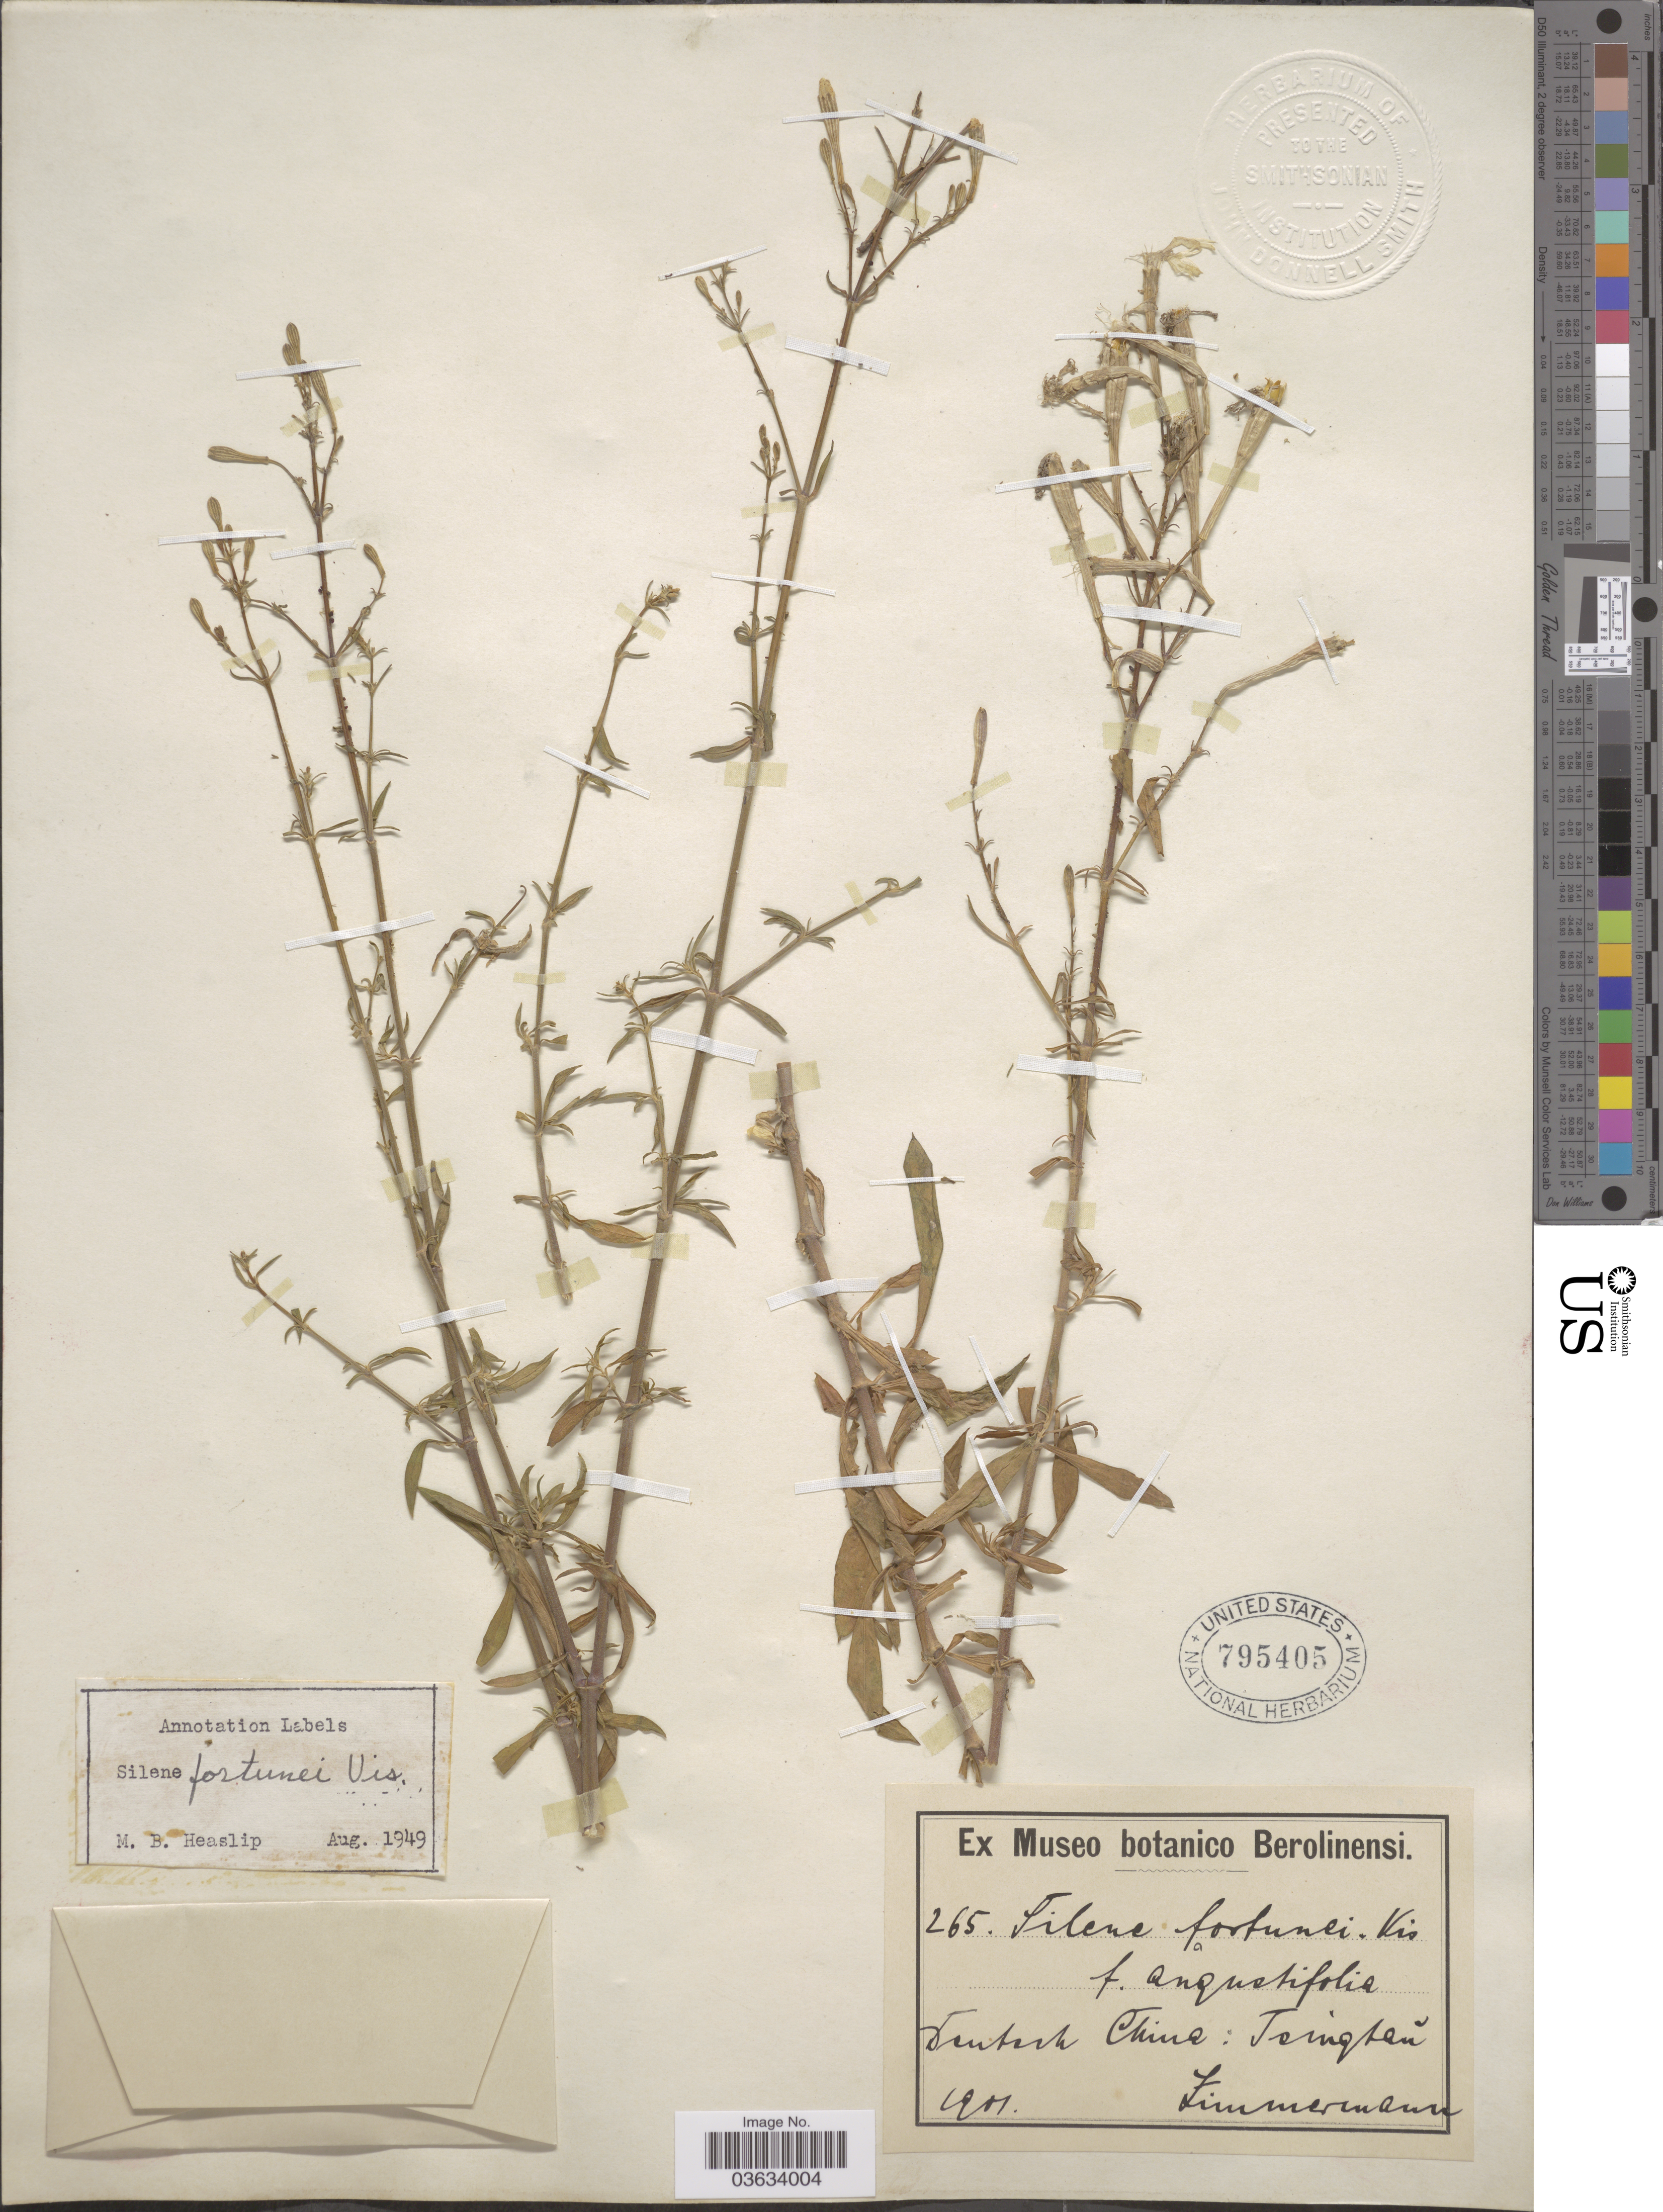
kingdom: Plantae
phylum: Tracheophyta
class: Magnoliopsida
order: Caryophyllales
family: Caryophyllaceae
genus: Silene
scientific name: Silene fortunei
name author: Vis.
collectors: -. Zimmermann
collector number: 265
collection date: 1901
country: China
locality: Deutsch China: Tsingtaú.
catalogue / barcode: US 795405